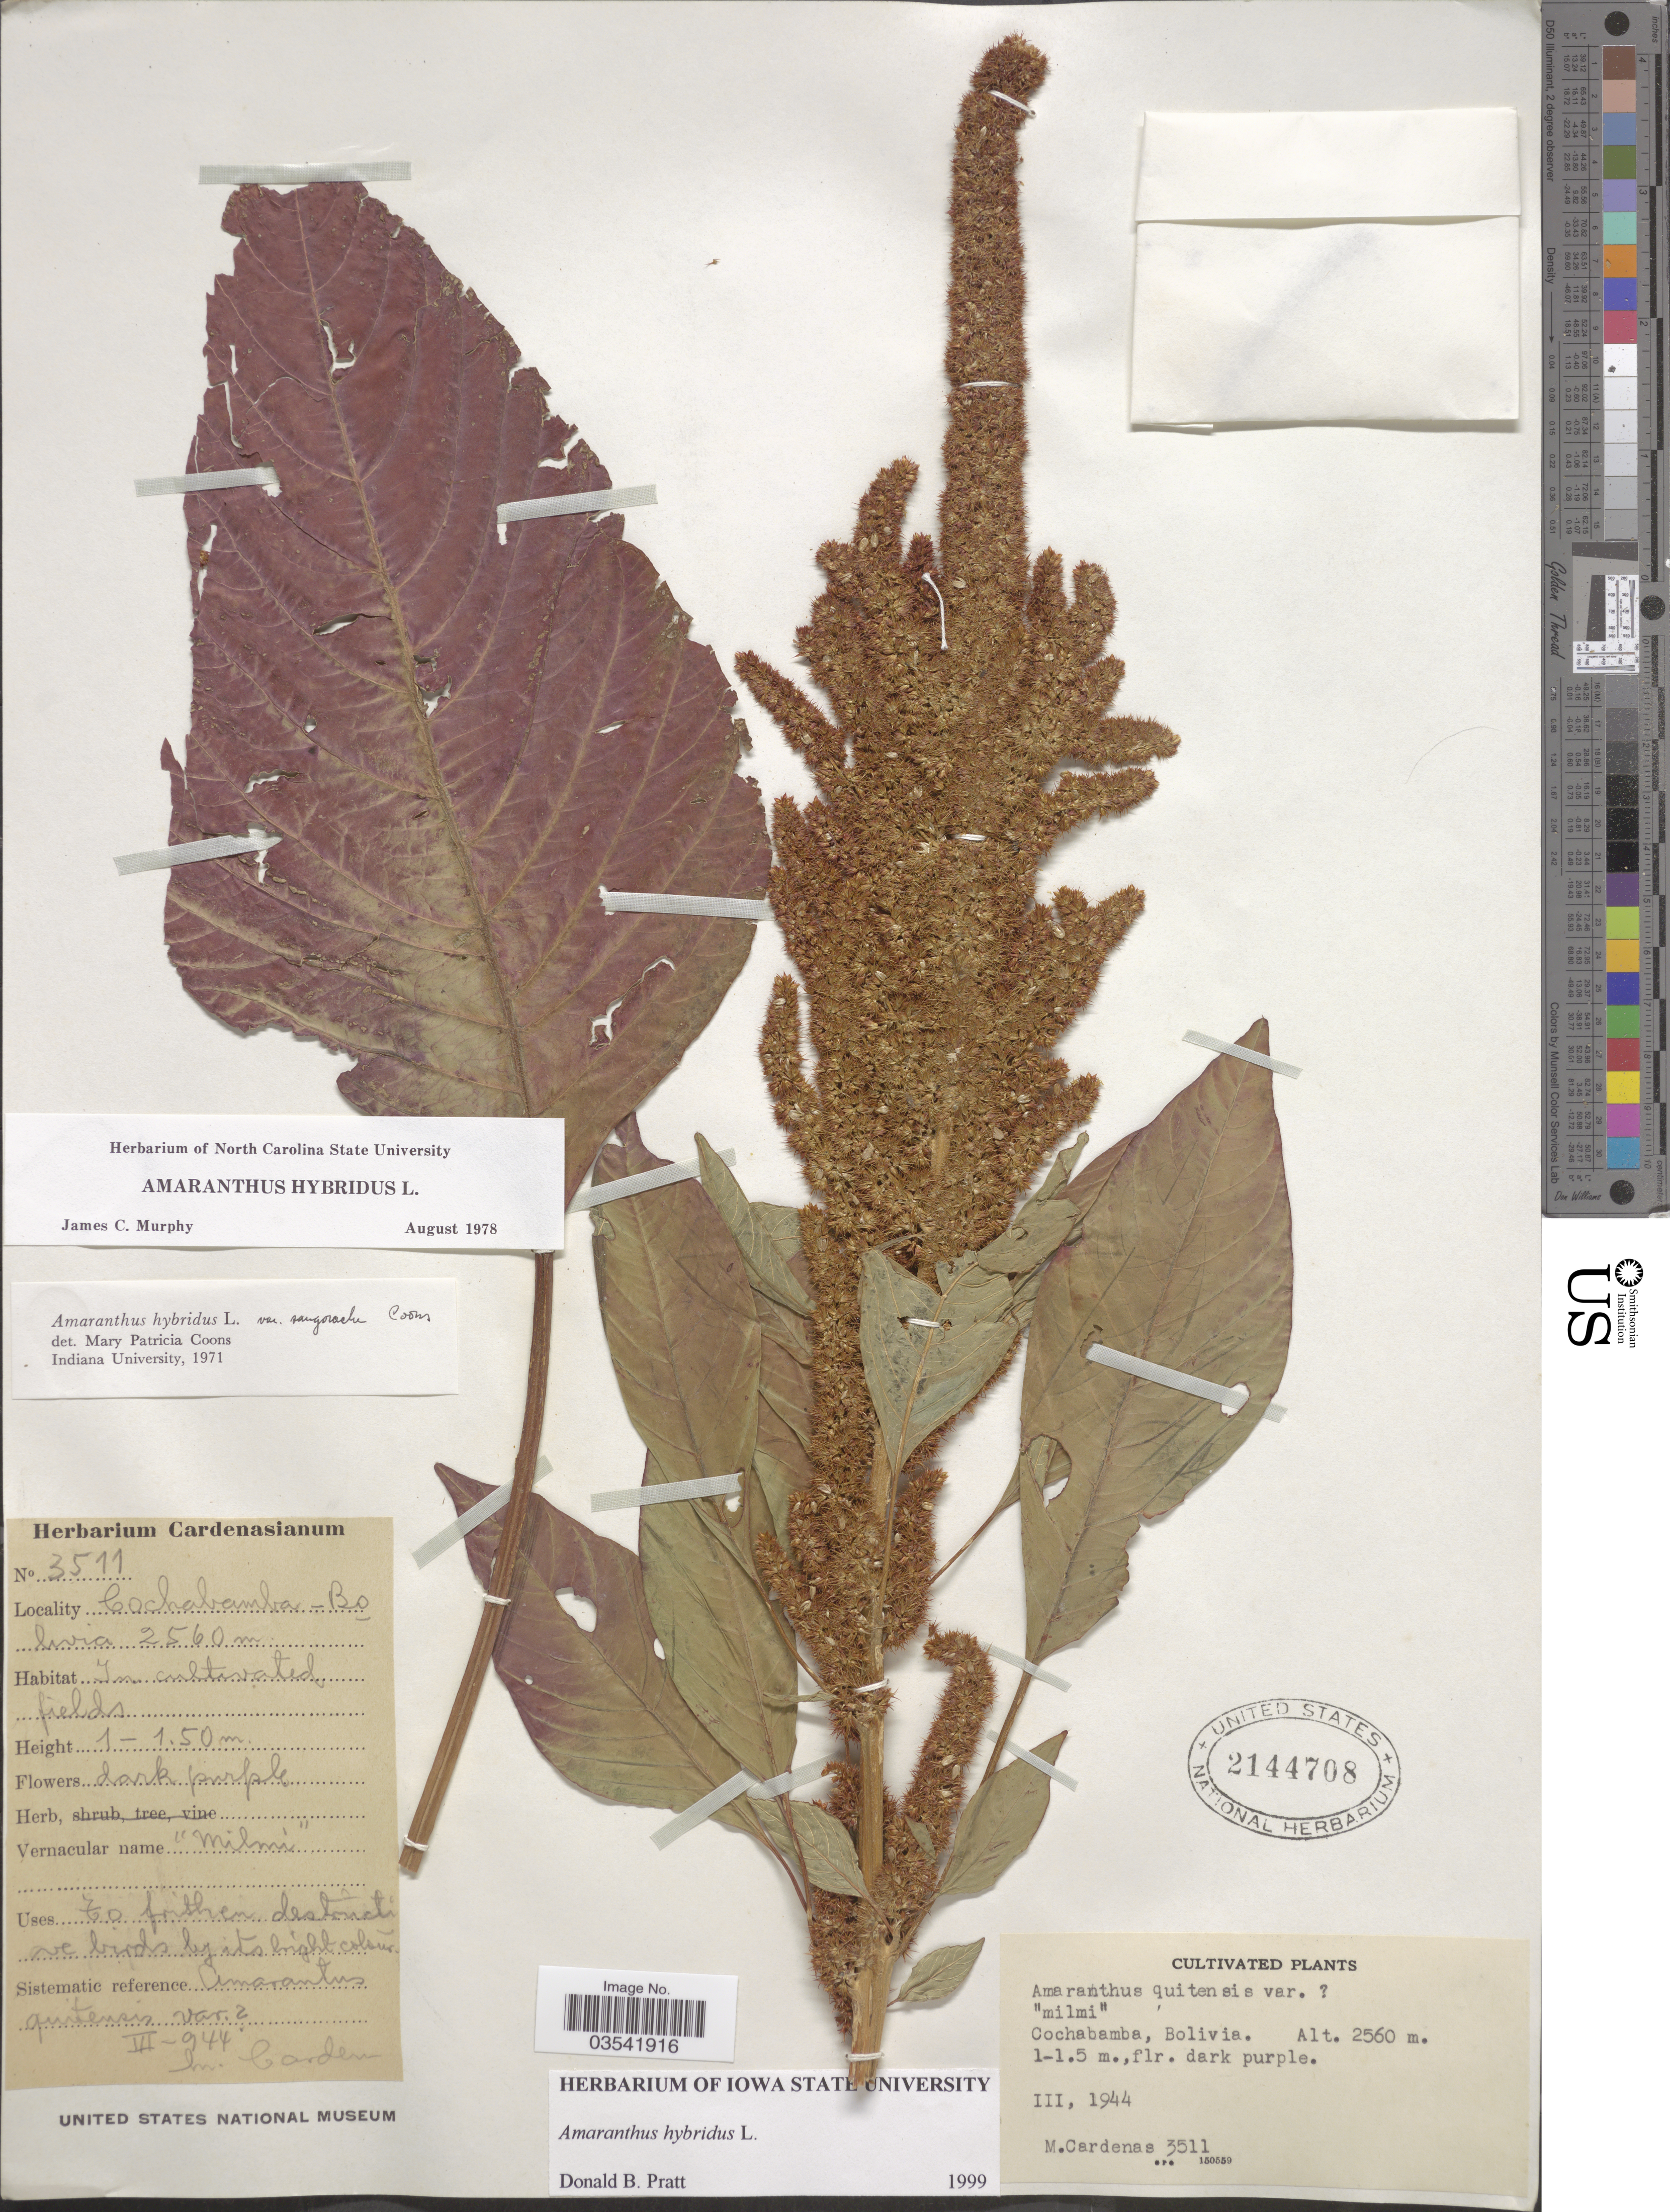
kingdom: Plantae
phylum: Tracheophyta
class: Magnoliopsida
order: Caryophyllales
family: Amaranthaceae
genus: Amaranthus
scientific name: Amaranthus hybridus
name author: L.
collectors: M. Cárdenas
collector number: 3511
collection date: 1944-03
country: Bolivia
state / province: Cochabamba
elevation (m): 2560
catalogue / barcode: US 2144708